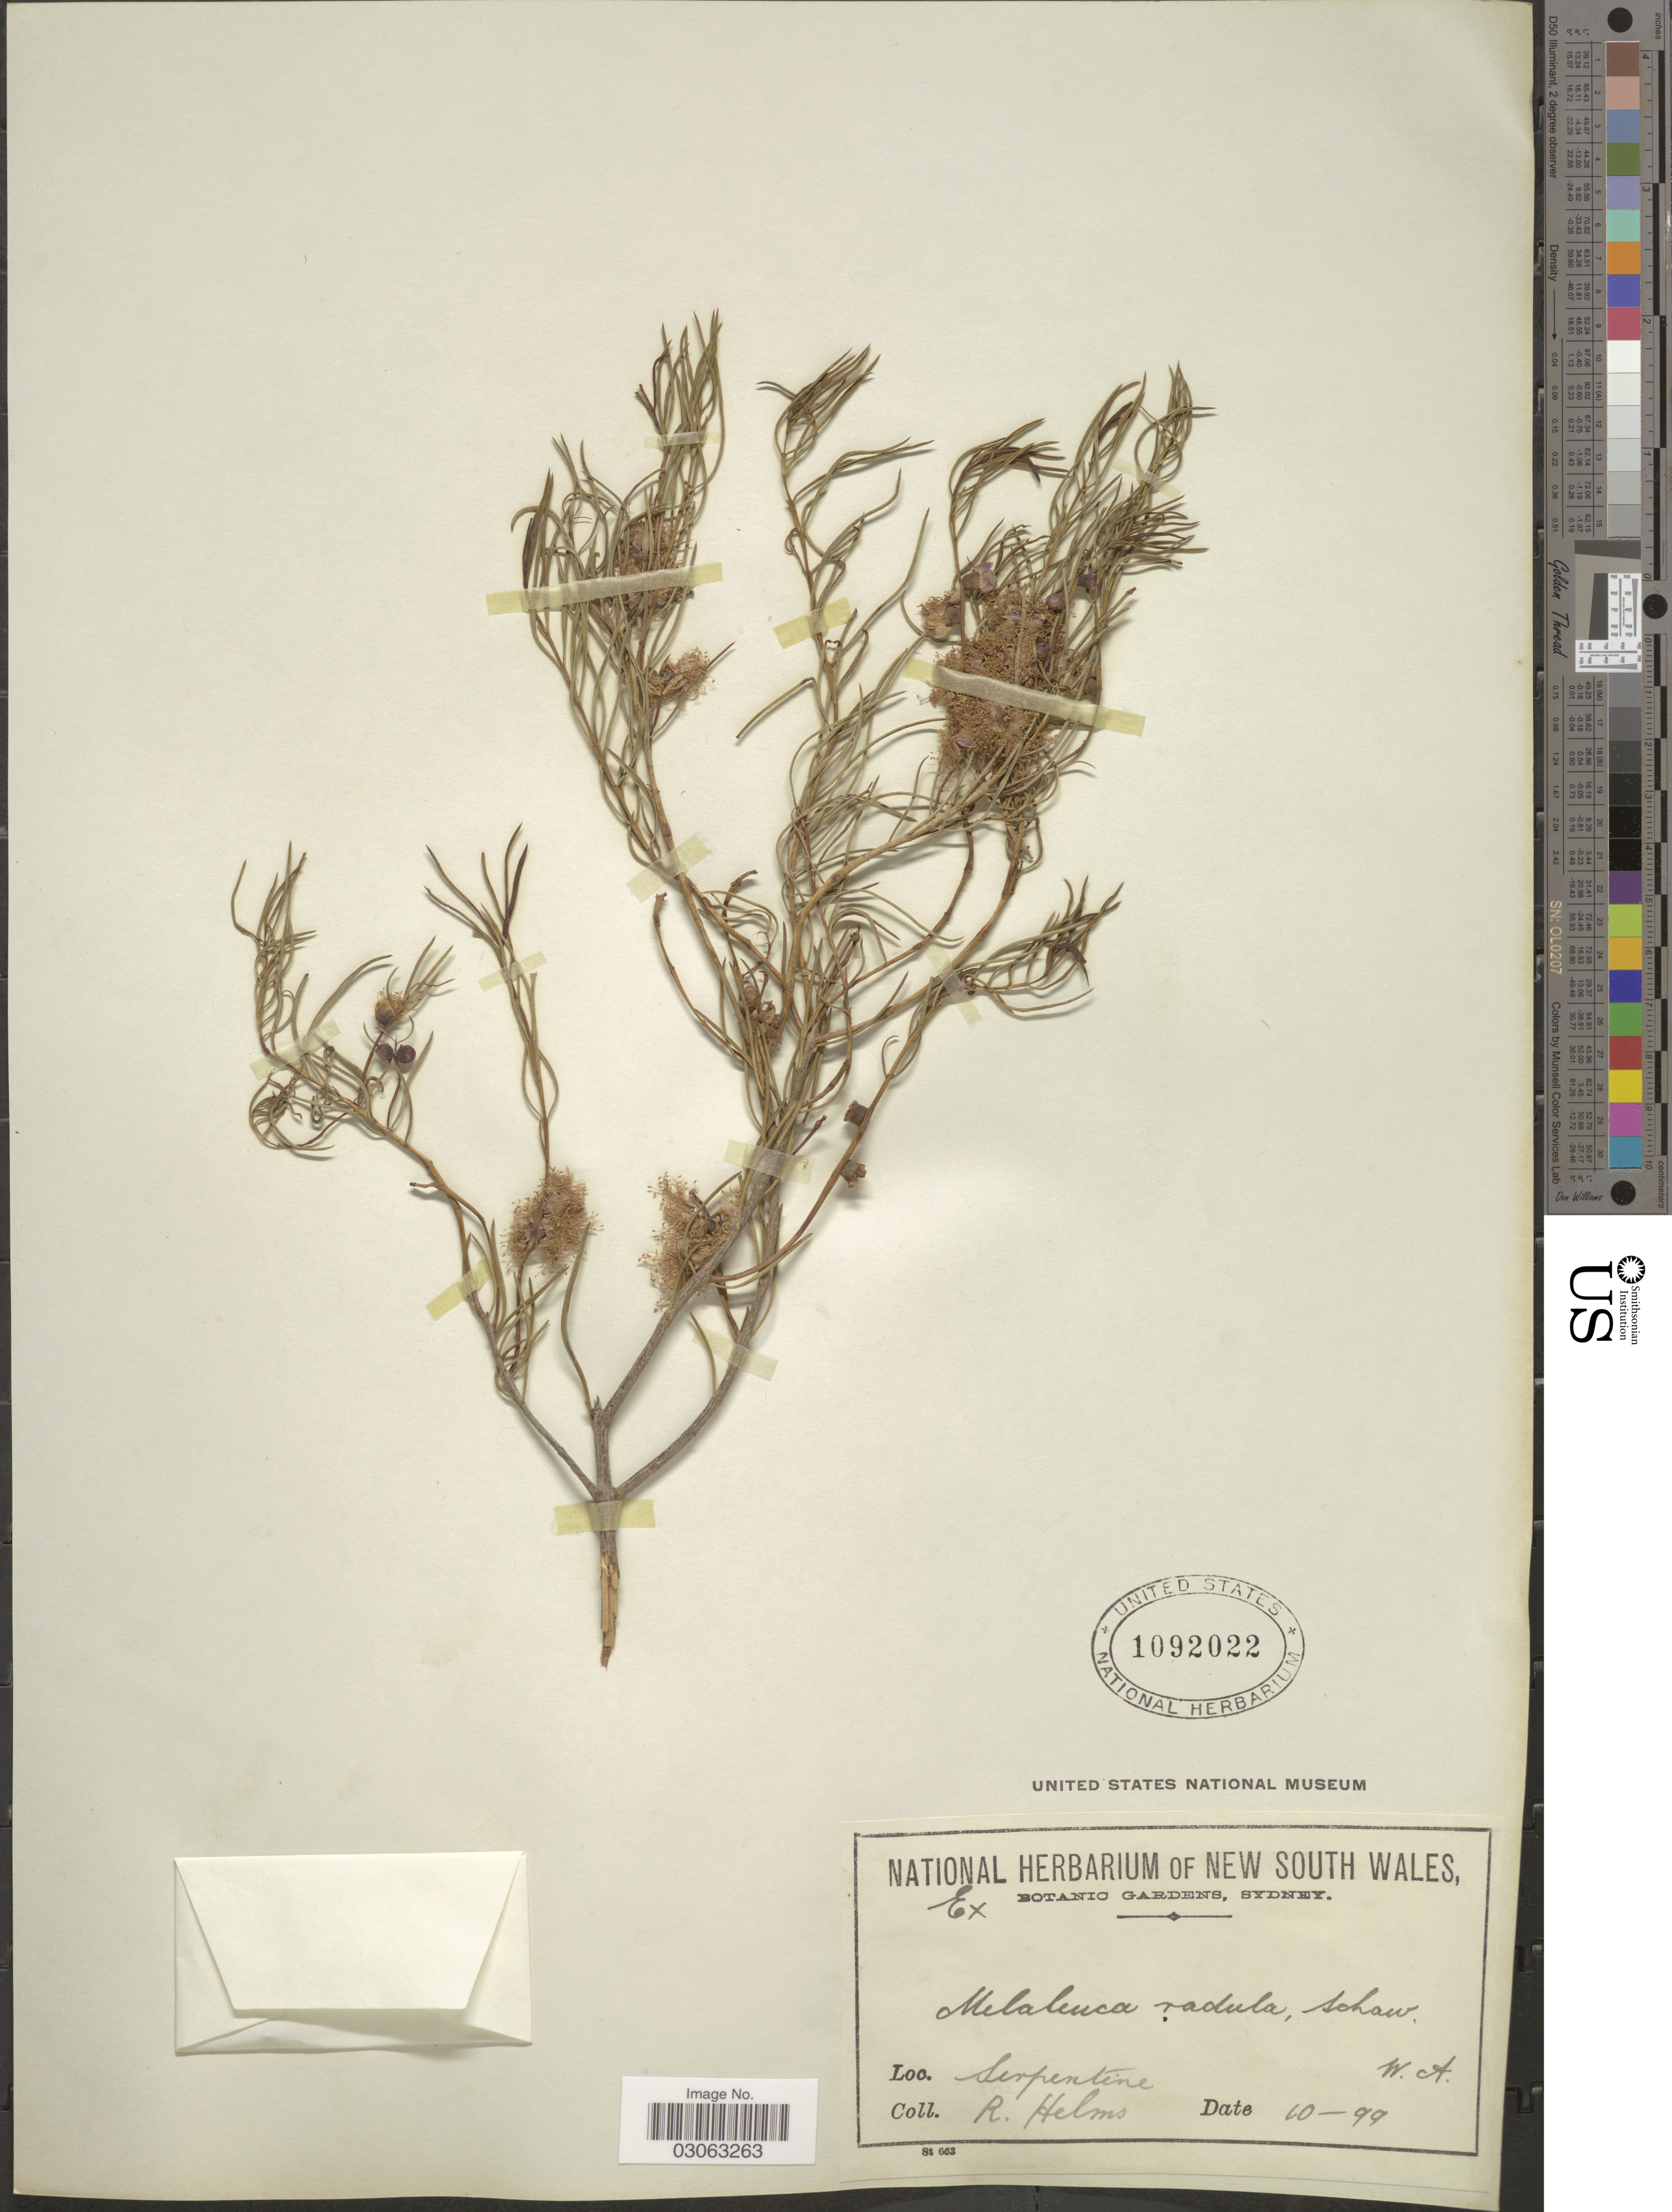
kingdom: Plantae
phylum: Tracheophyta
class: Magnoliopsida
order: Myrtales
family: Myrtaceae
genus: Melaleuca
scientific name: Melaleuca radula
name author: Lindl.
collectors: R. Helms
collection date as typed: Transcribed d/m/y: /10/99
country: Australia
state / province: Western Australia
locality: Serpentine.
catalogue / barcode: US 1092022